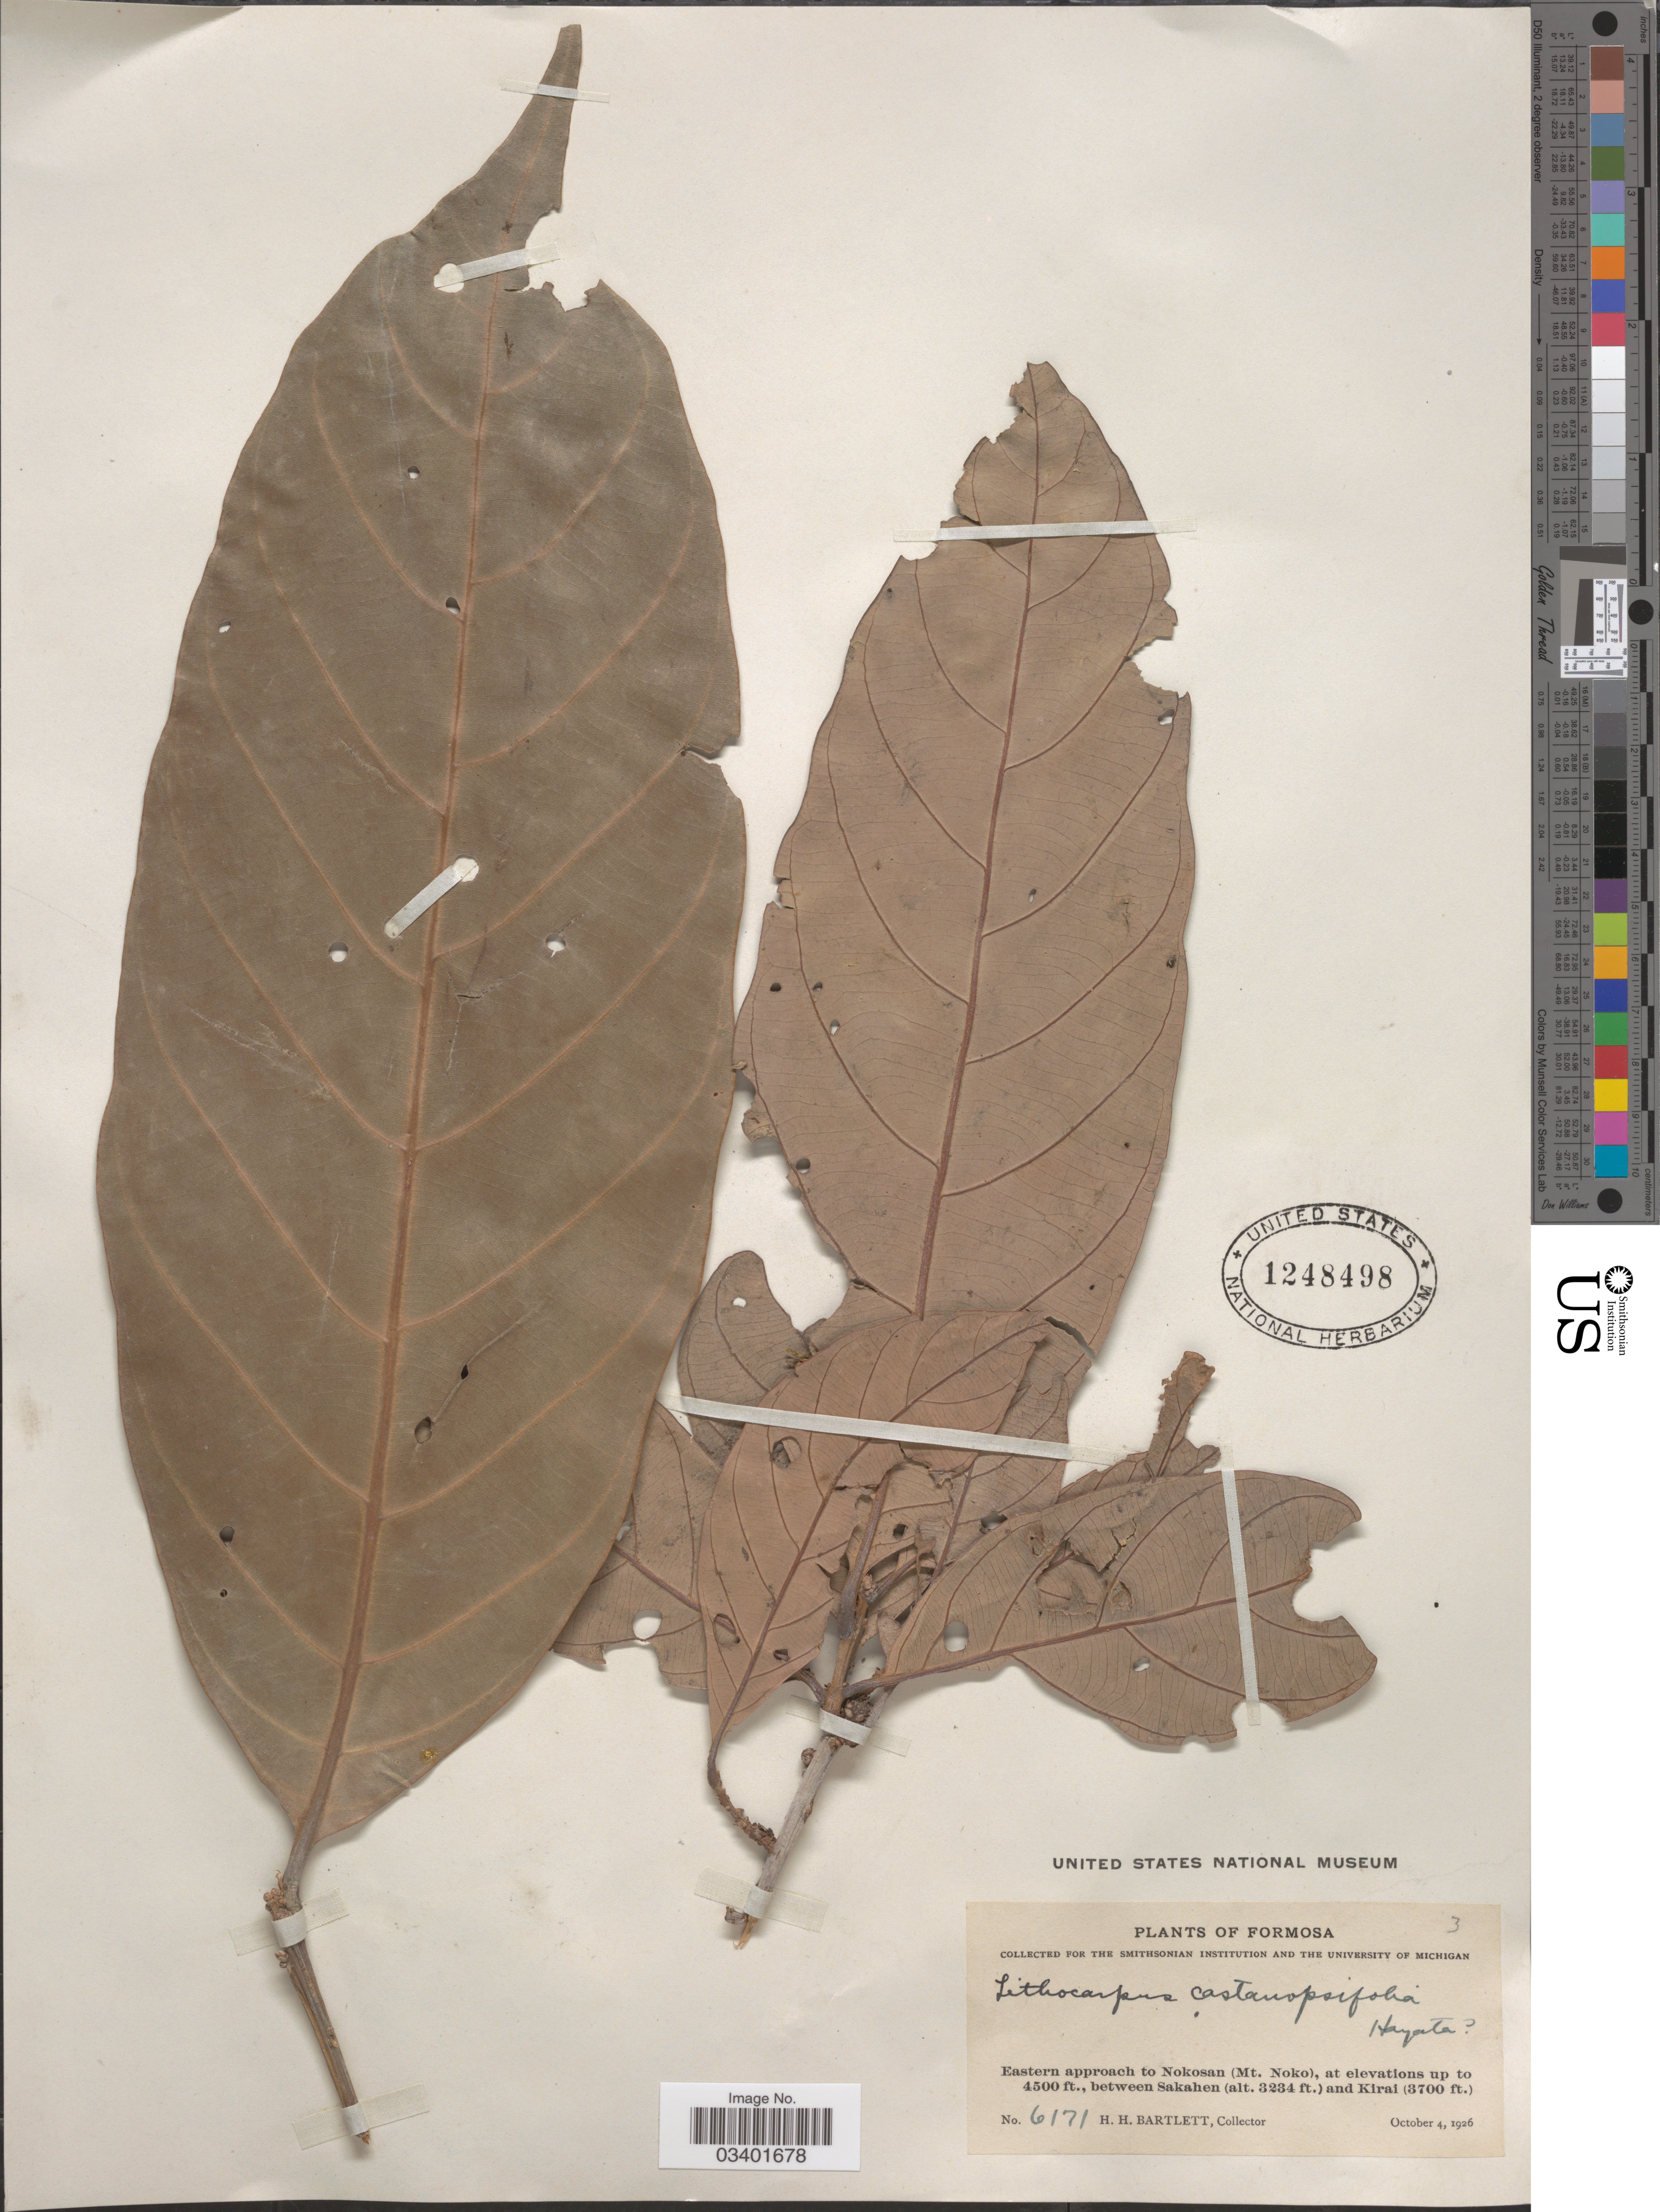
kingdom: Plantae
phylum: Tracheophyta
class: Magnoliopsida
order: Fagales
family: Fagaceae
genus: Lithocarpus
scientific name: Lithocarpus castanopsifolius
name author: (Hayata) Hayata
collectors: H. H. Bartlett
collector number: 6171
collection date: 1926-10-04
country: Taiwan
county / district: Hualien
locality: Formosa. Eastern approach to Nokosan (Mt. Noko), between Sakahen and Kirai.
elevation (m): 1372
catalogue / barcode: US 1248498